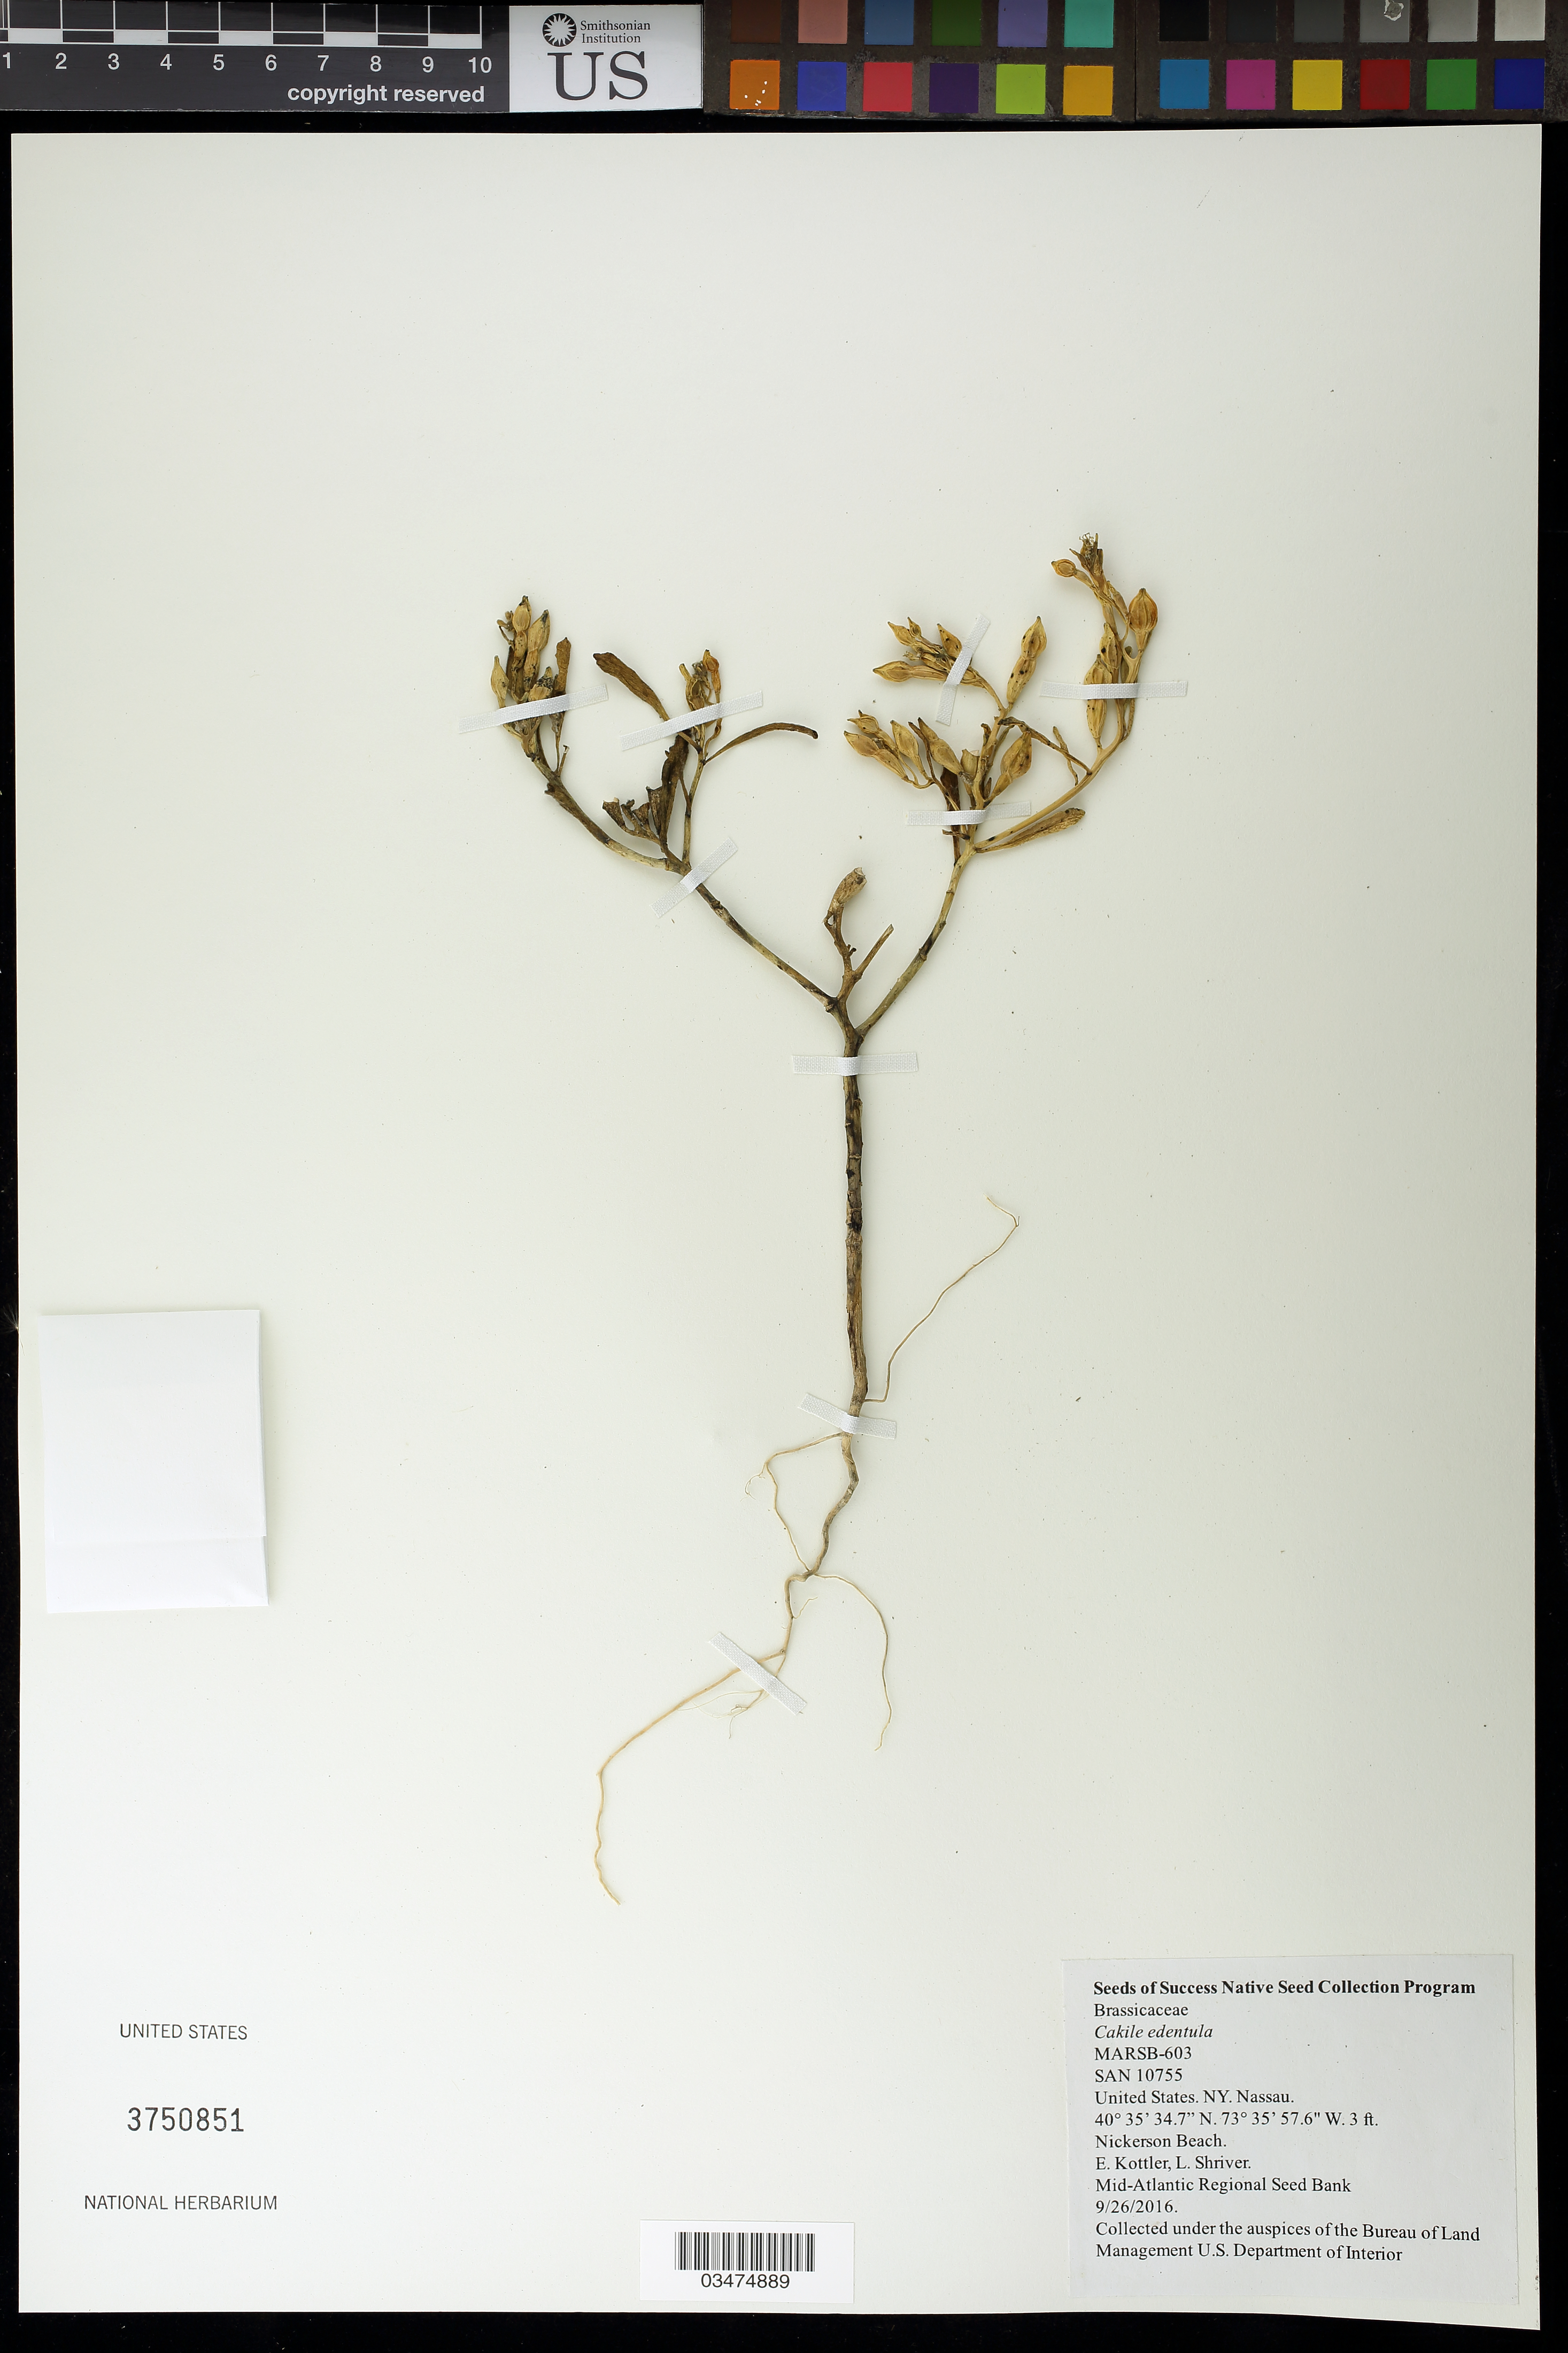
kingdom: Plantae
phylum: Tracheophyta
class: Magnoliopsida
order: Brassicales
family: Brassicaceae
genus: Cakile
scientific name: Cakile edentula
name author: (Bigelow) Hook.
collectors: E. Kottler & L. Shriver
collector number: MARSB-603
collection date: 2016-09-26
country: United States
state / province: New York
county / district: Nassau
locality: Nickerson Beach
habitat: Beach dune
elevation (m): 1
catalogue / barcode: US 3750851